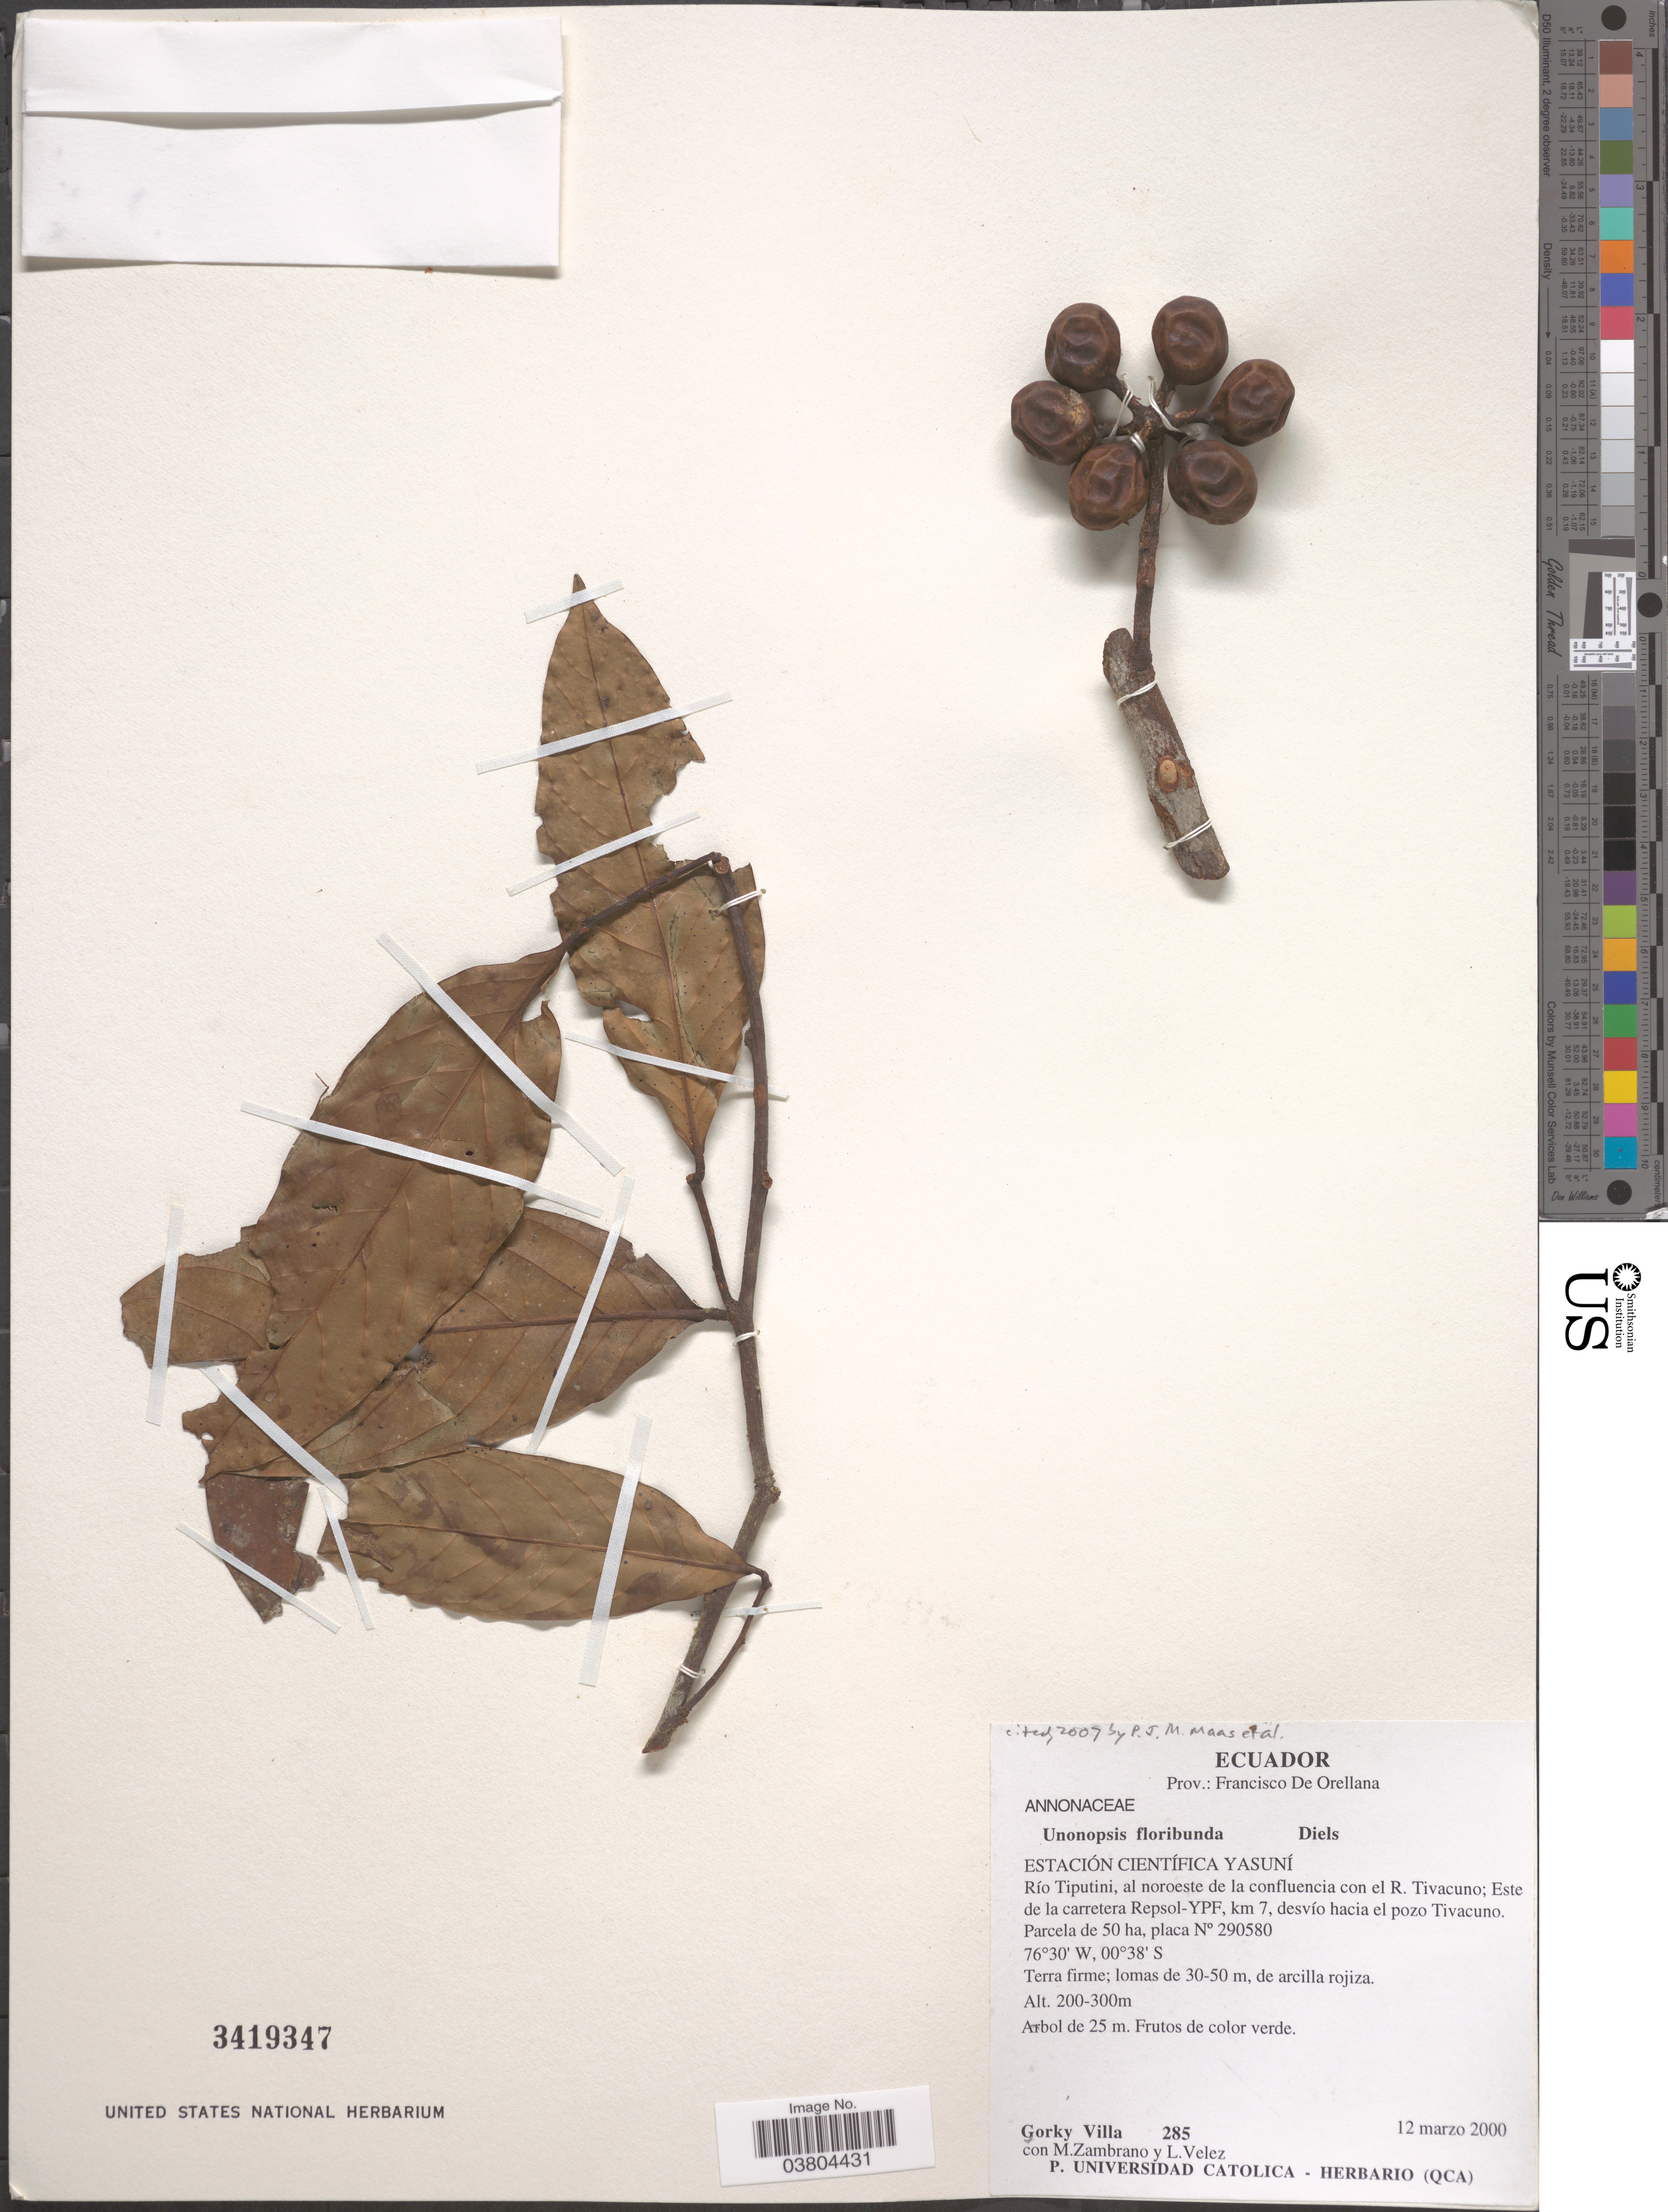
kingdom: Plantae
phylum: Tracheophyta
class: Magnoliopsida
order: Magnoliales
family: Annonaceae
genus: Unonopsis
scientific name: Unonopsis floribunda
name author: Diels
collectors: G. Villa, M. Zambrano & L. Velez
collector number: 285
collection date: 2000-03-12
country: Ecuador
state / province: Orellana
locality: Prov.: Francisco De Orellana. ESTACIÓN CIENTÍFICA YASUNÍ. Río Tiputini, al noroeste de la confluencia con el R. Tivacuno; Este de la carretera Respol-YPF, km 7, desvío hacia el pozo Tivacuno. Parcela de 50 ha, placa No 290580.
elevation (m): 200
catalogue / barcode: US 3419347